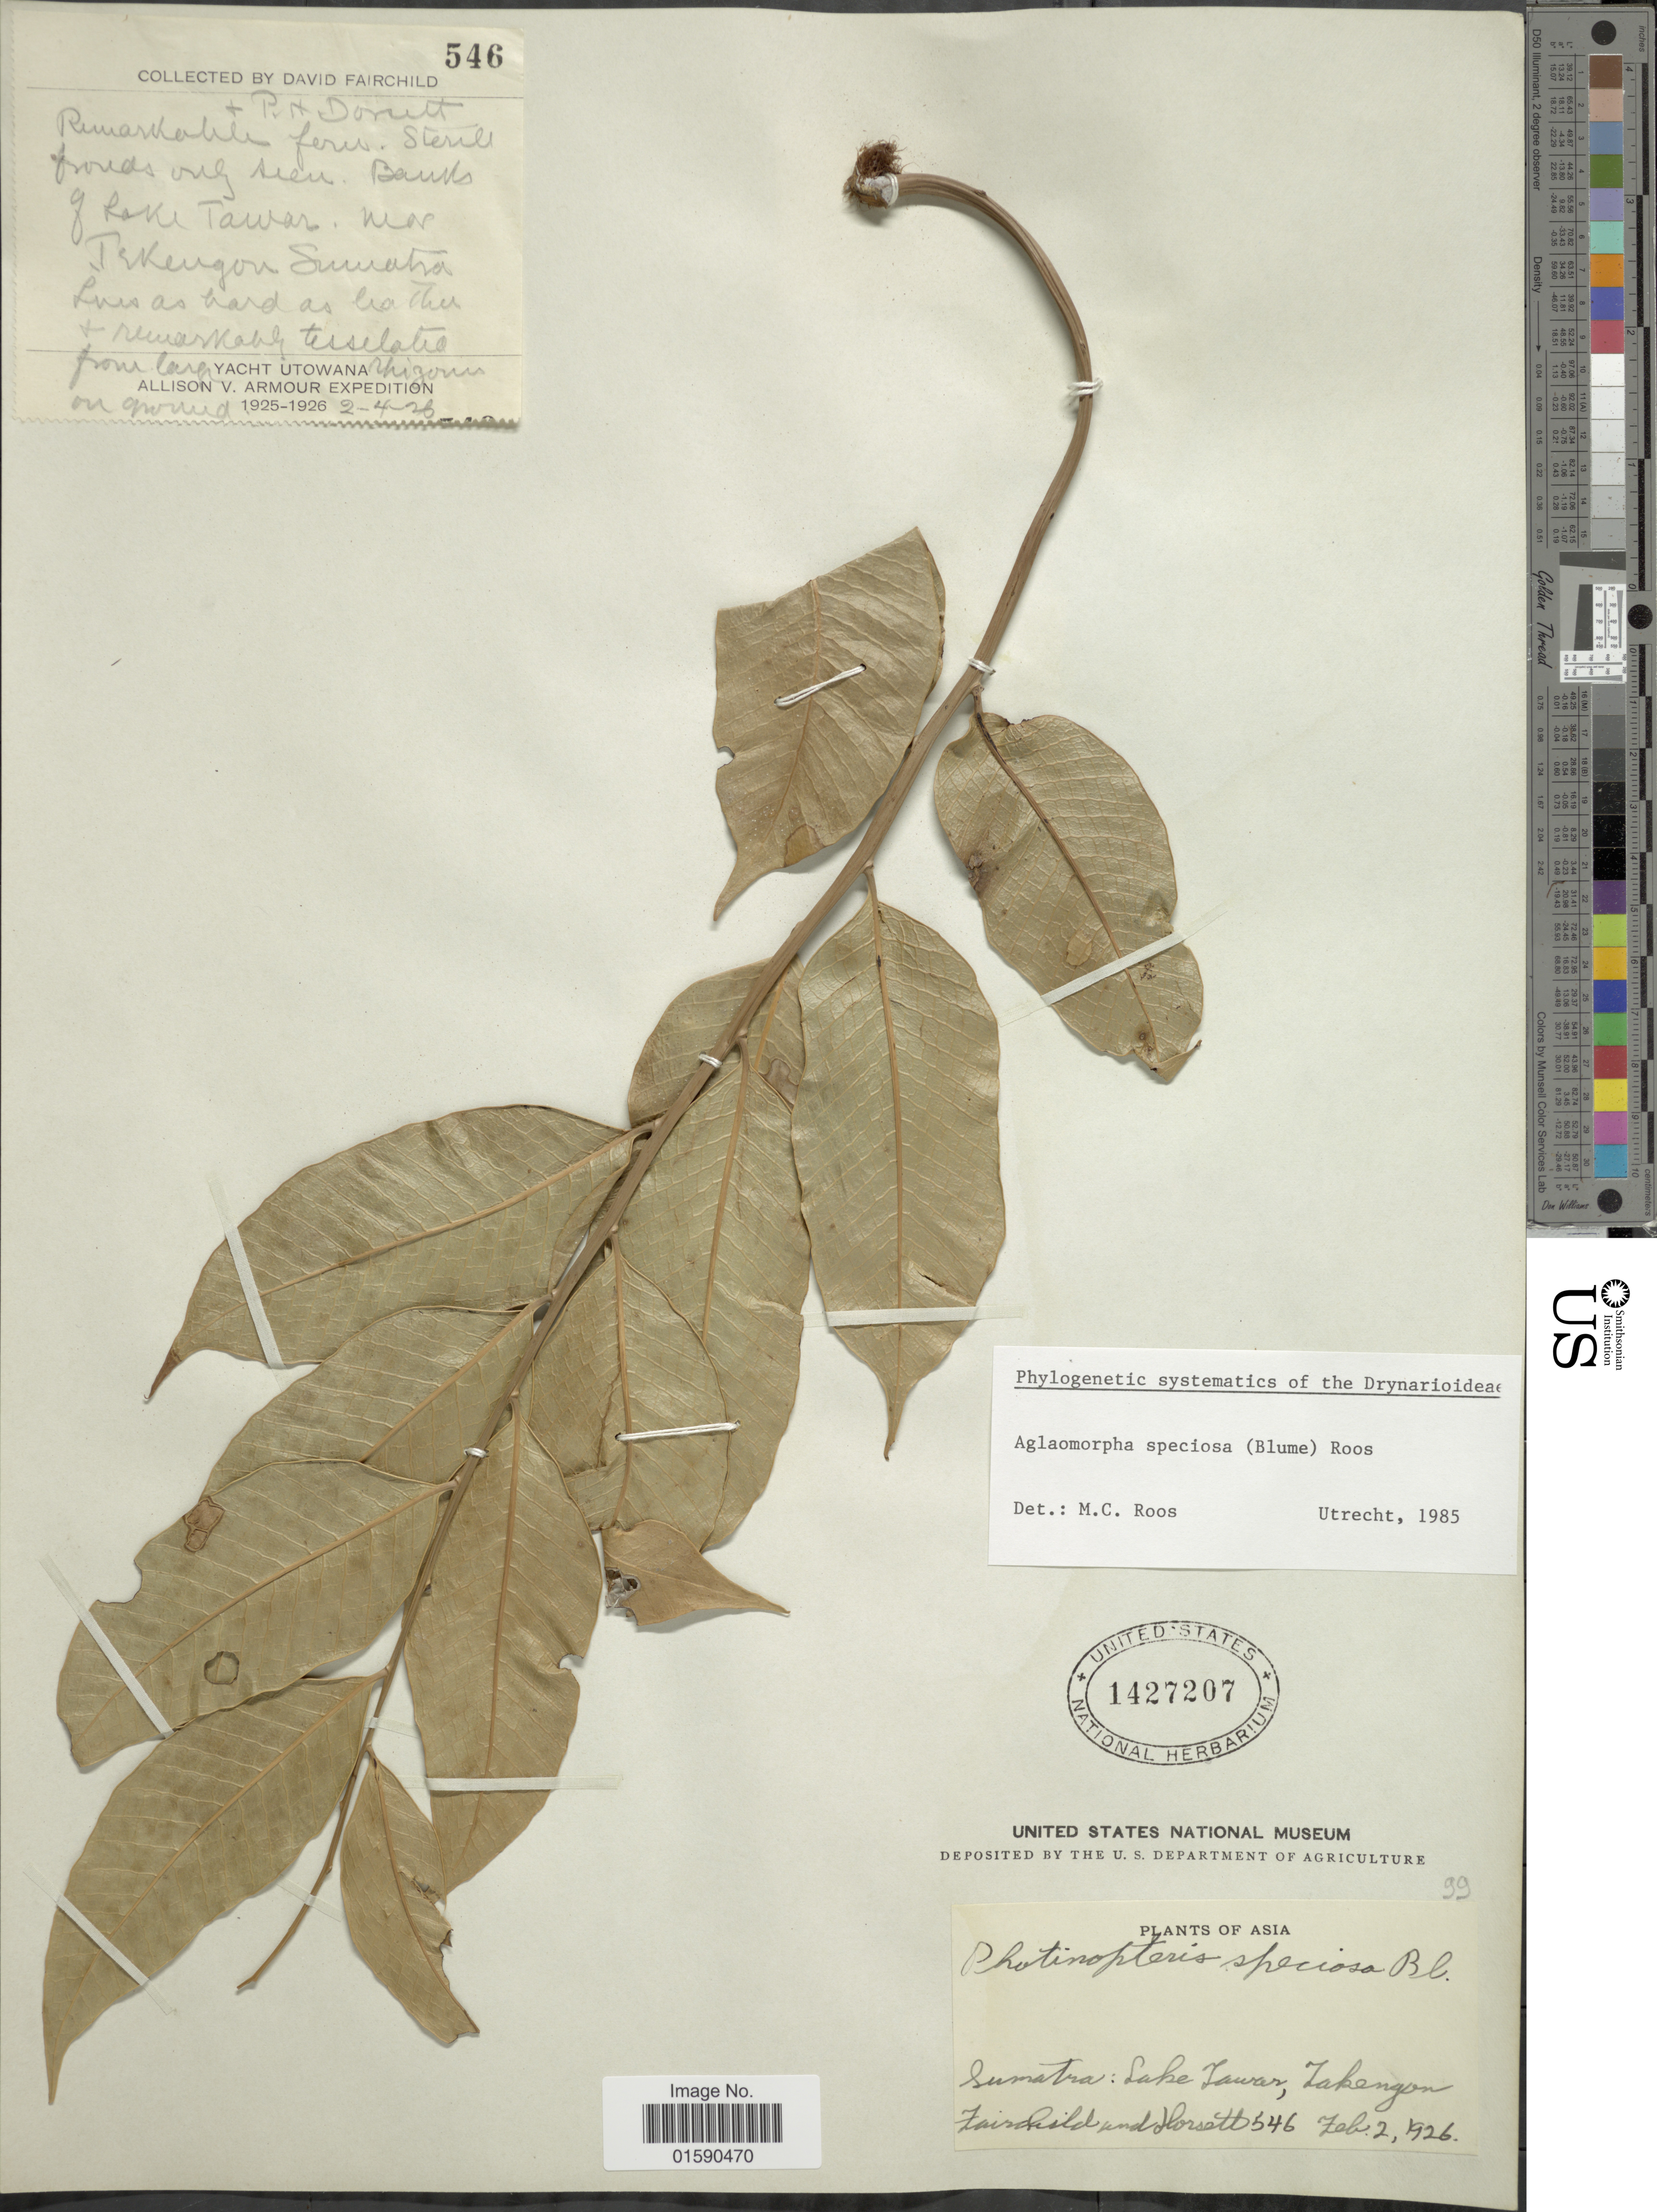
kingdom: Plantae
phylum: Tracheophyta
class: Polypodiopsida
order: Polypodiales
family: Polypodiaceae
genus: Aglaomorpha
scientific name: Aglaomorpha speciosa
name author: (Blume) M.C. Roos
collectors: -. Fairchild & -. Horsett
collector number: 546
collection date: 1926-02-02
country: Indonesia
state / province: Sumatra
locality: Asia. Lake Tawar, Zakengon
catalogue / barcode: US 1427207